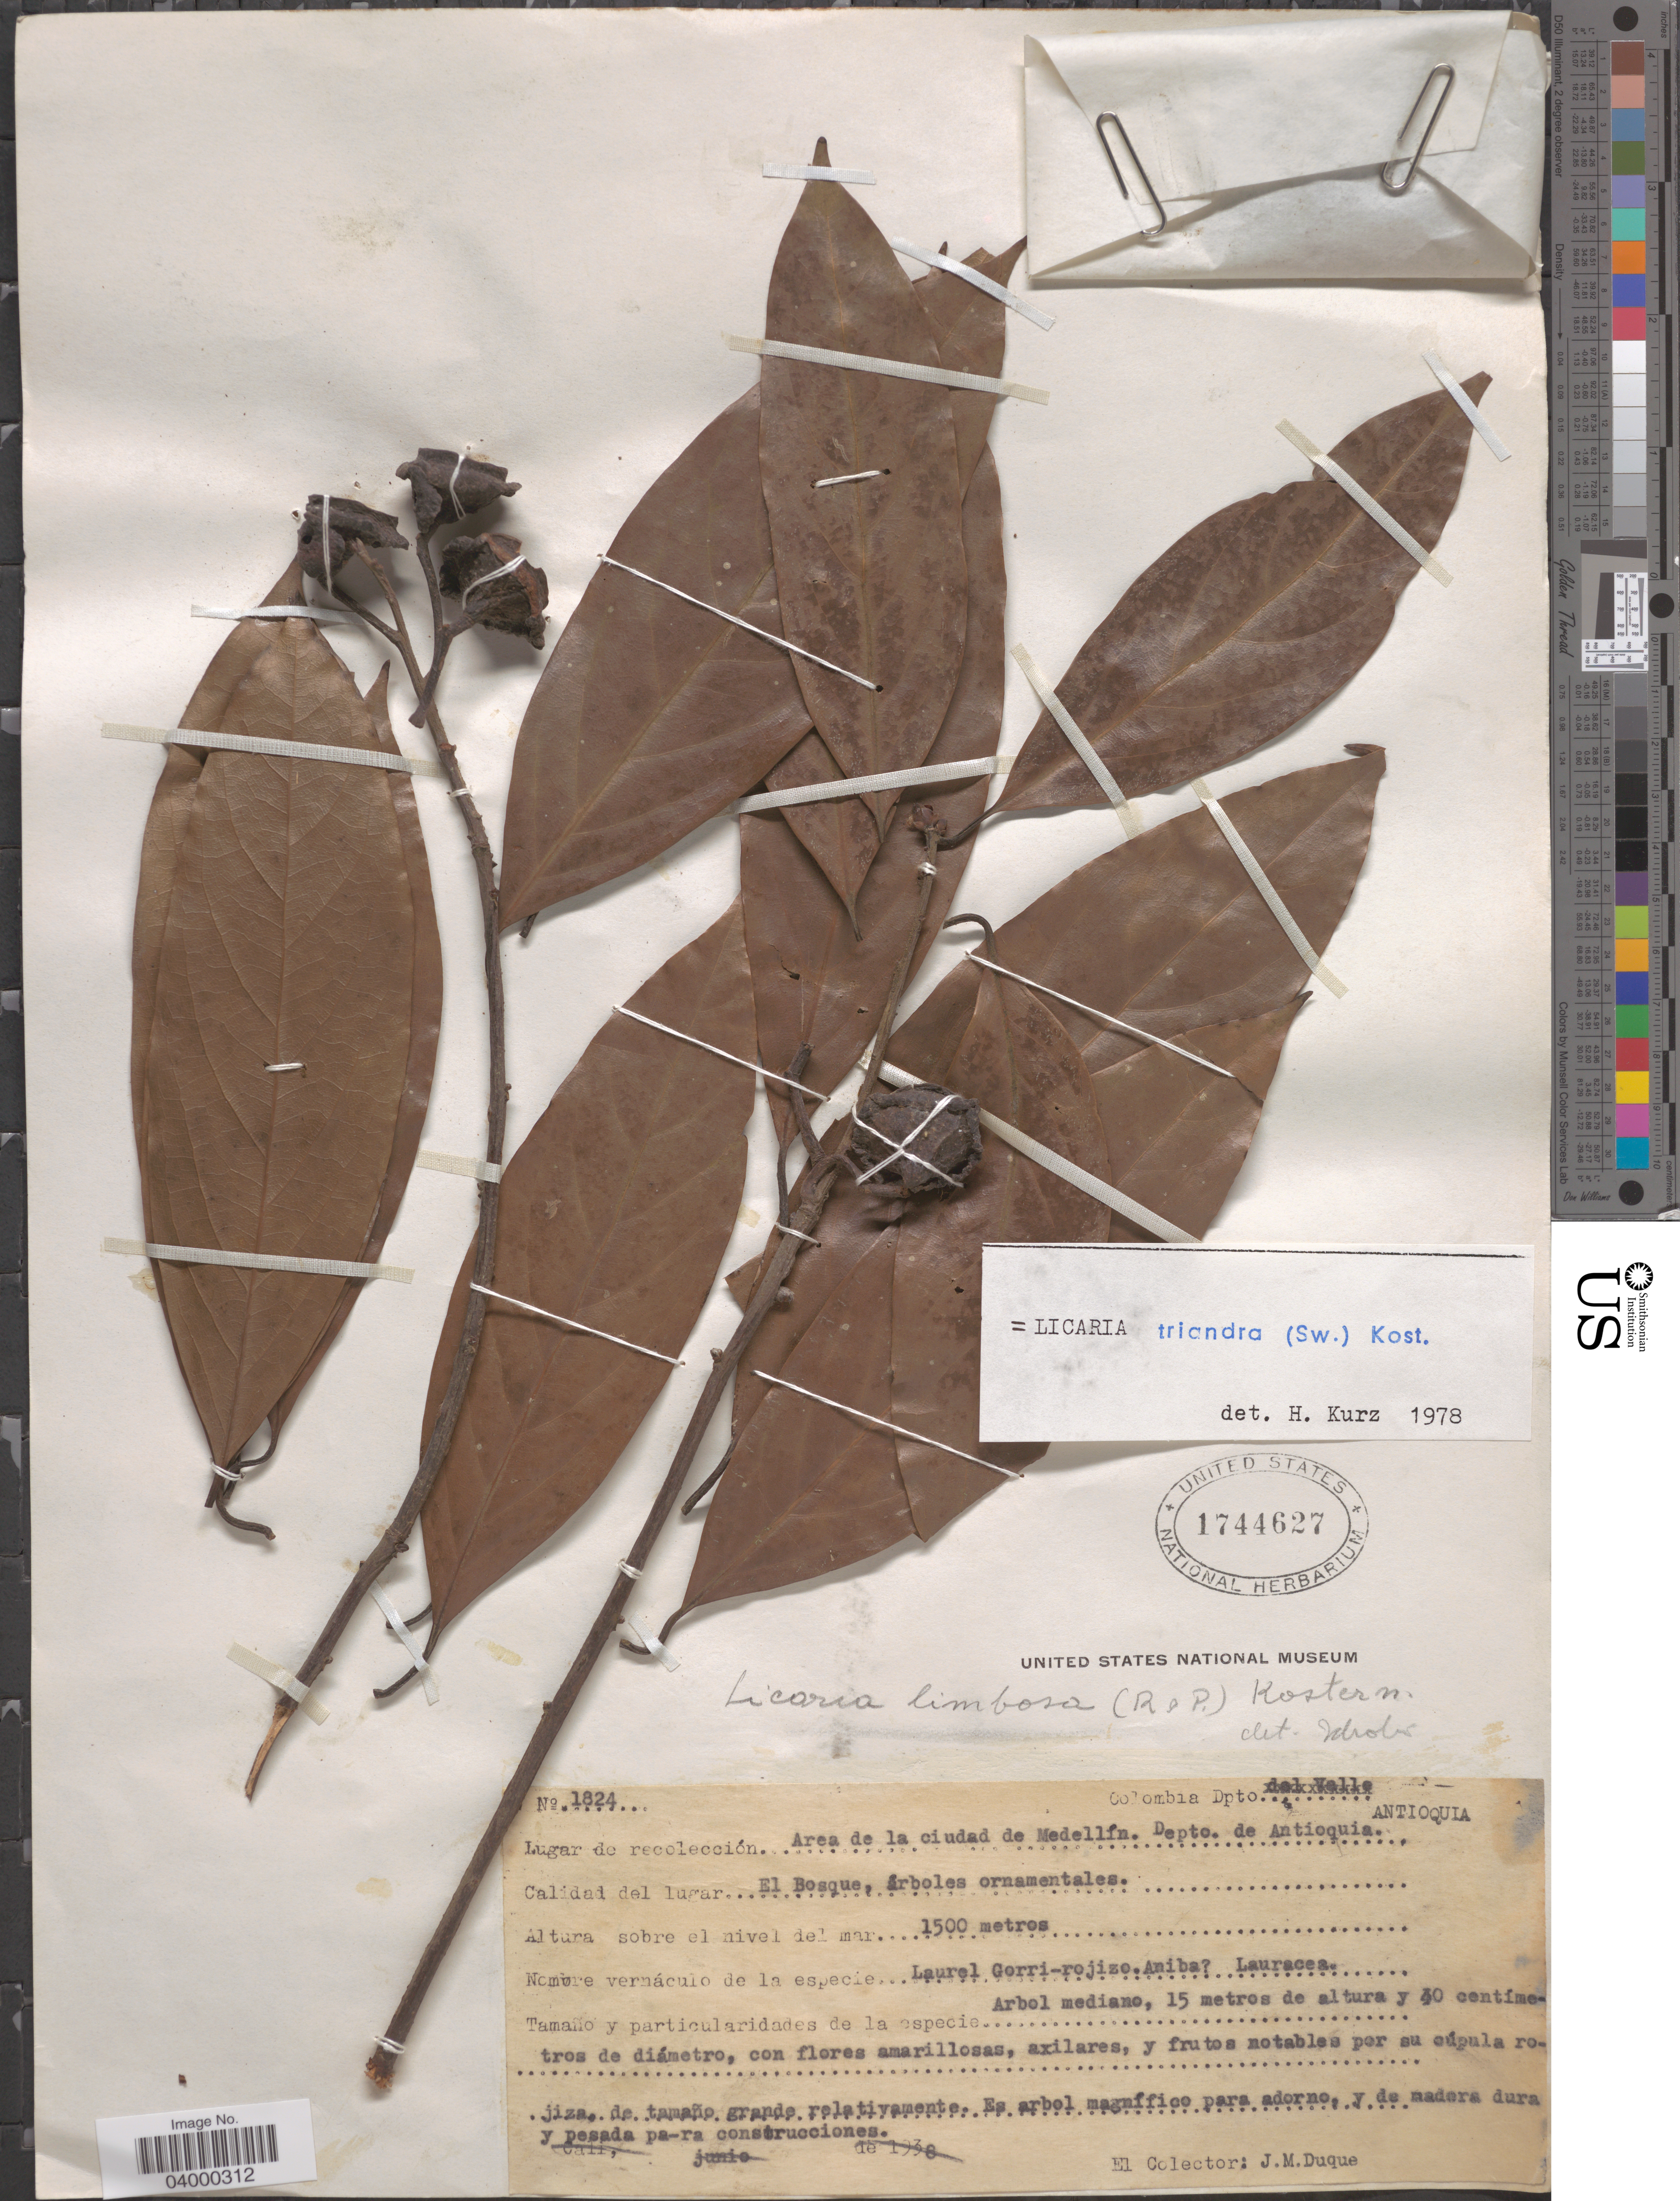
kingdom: Plantae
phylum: Tracheophyta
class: Magnoliopsida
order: Laurales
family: Lauraceae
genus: Licaria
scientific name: Licaria triandra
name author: (Sw.) Kosterm.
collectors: J. Duque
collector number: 1824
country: Colombia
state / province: Antioquia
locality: Dpto. Antioquia. Area de la ciudad de Medellín.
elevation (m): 1500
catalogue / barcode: US 1744627